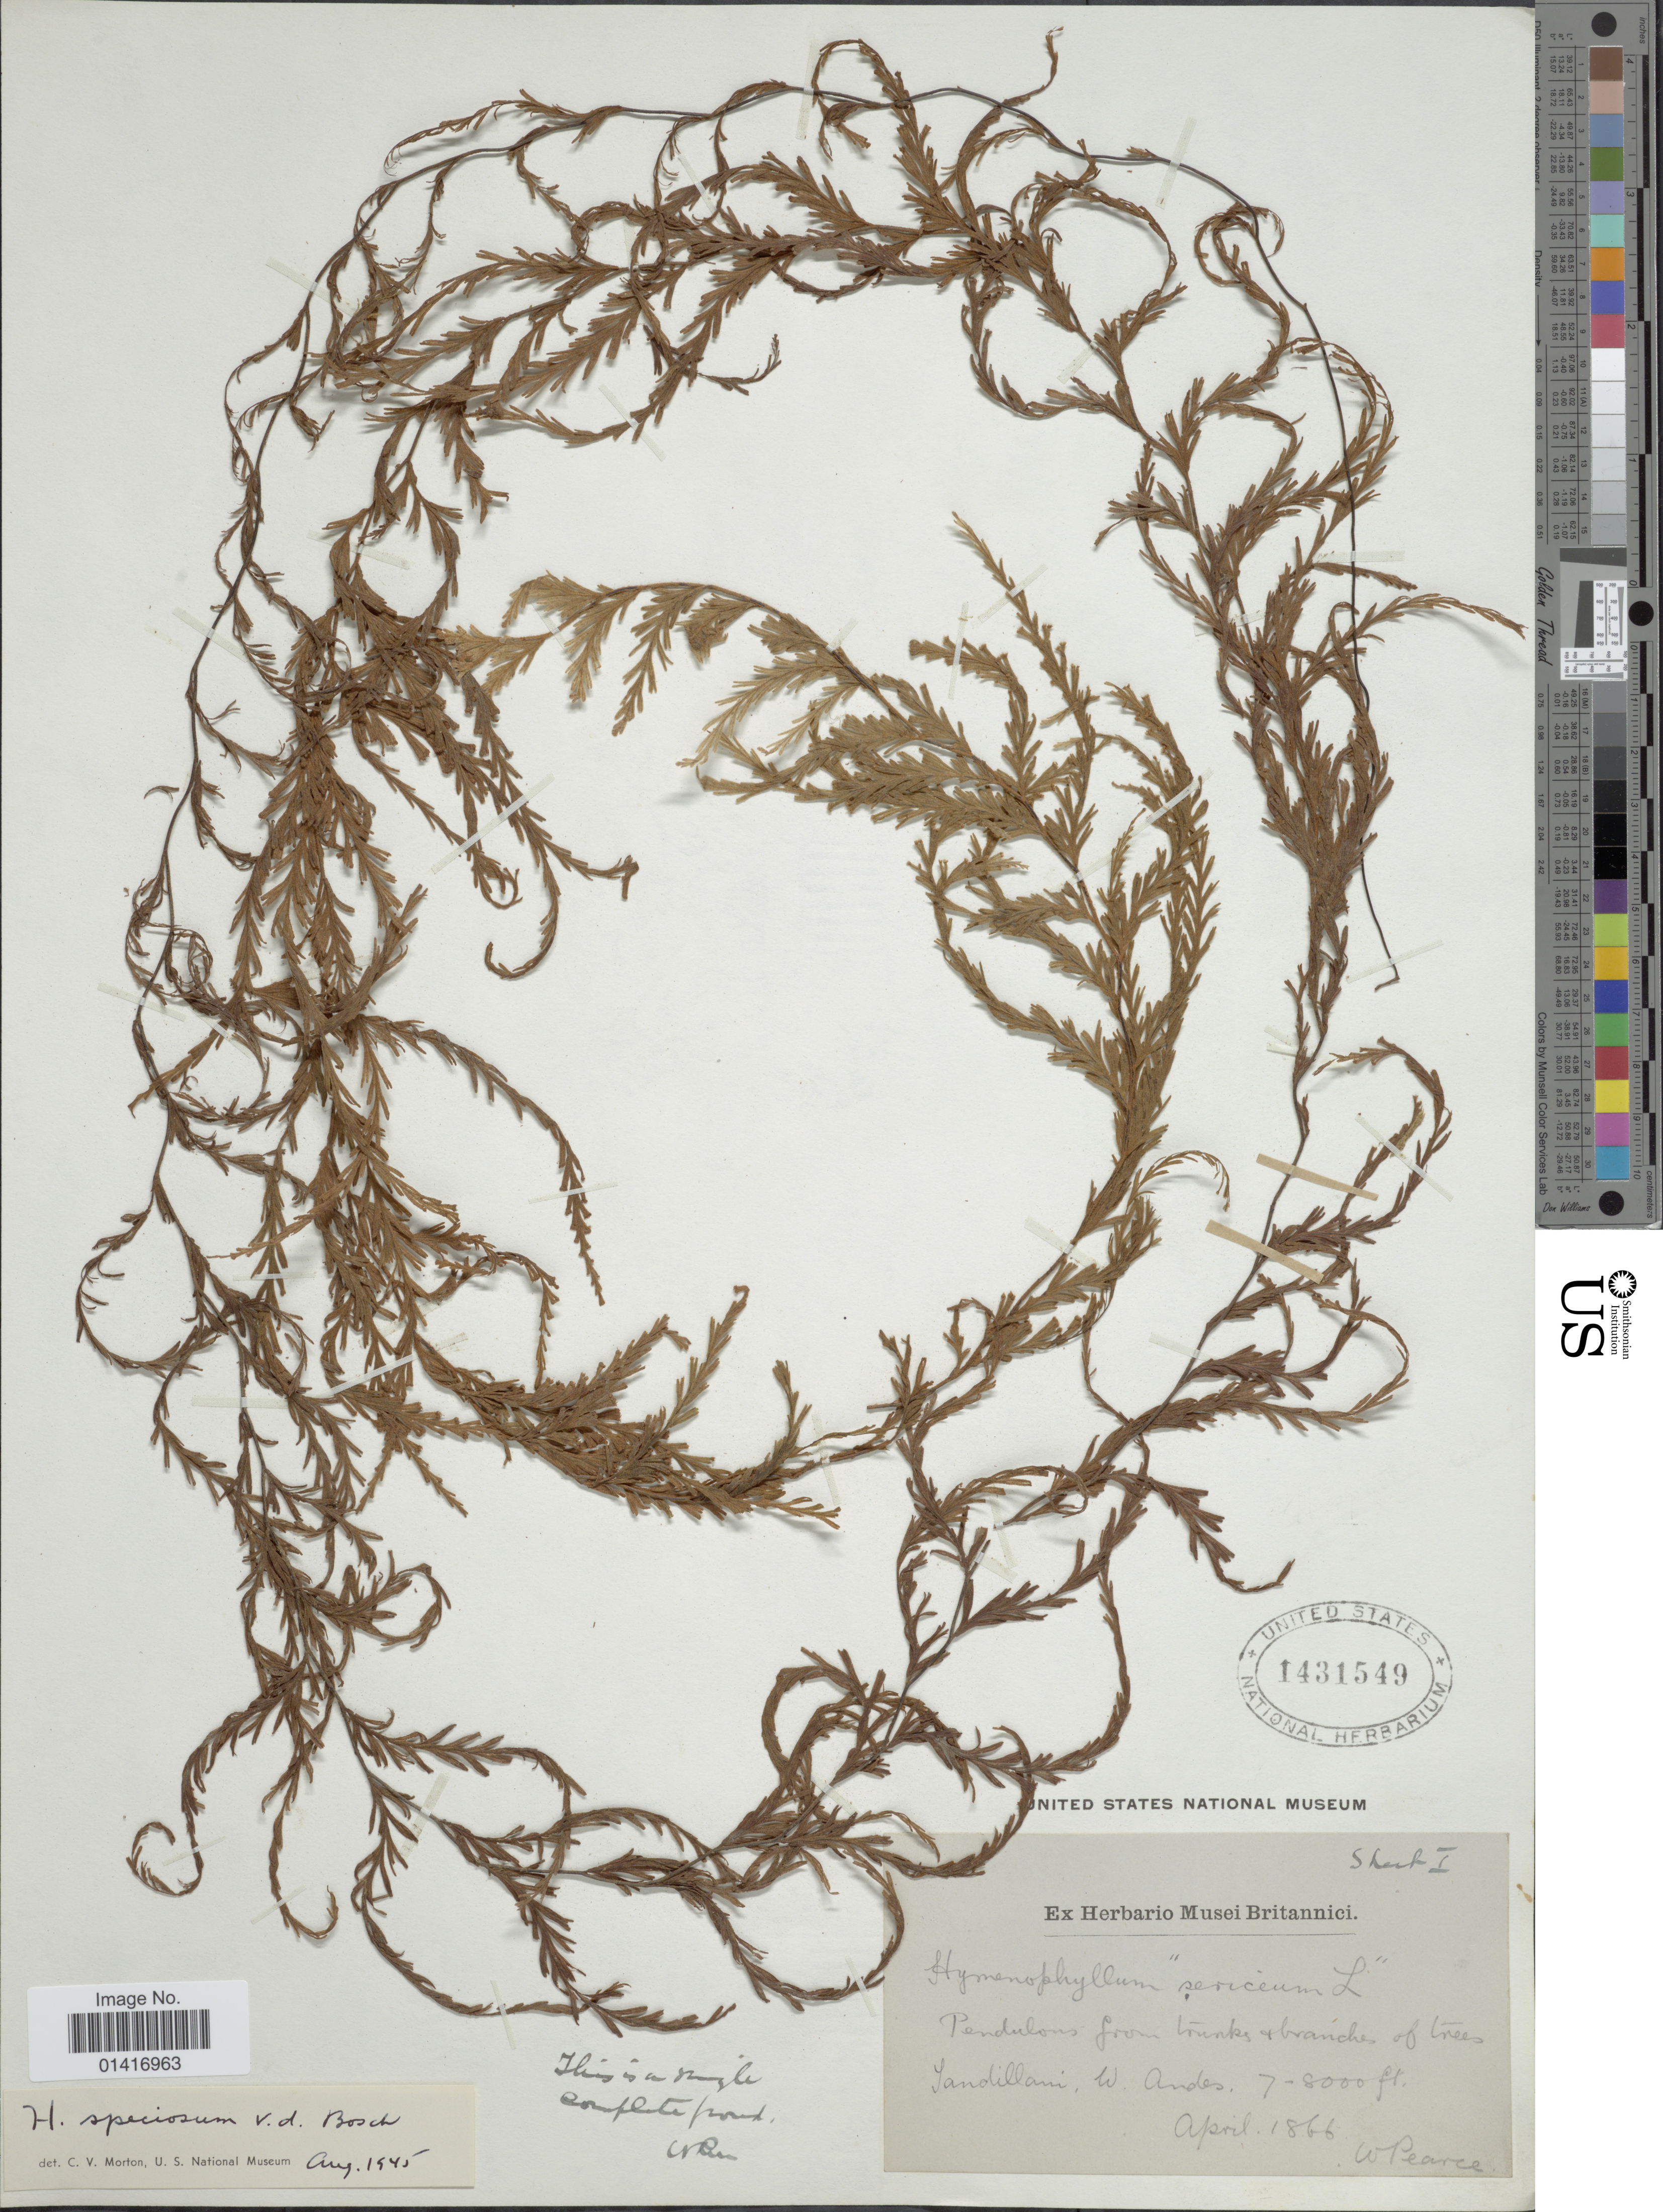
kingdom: Plantae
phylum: Tracheophyta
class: Polypodiopsida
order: Hymenophyllales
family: Hymenophyllaceae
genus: Hymenophyllum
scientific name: Hymenophyllum speciosum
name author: Bosch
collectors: W. Pearce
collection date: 1866-04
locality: Pendulous from trunks and branches of trees Sandillani, W. Andes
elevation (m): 2134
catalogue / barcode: US 1431549